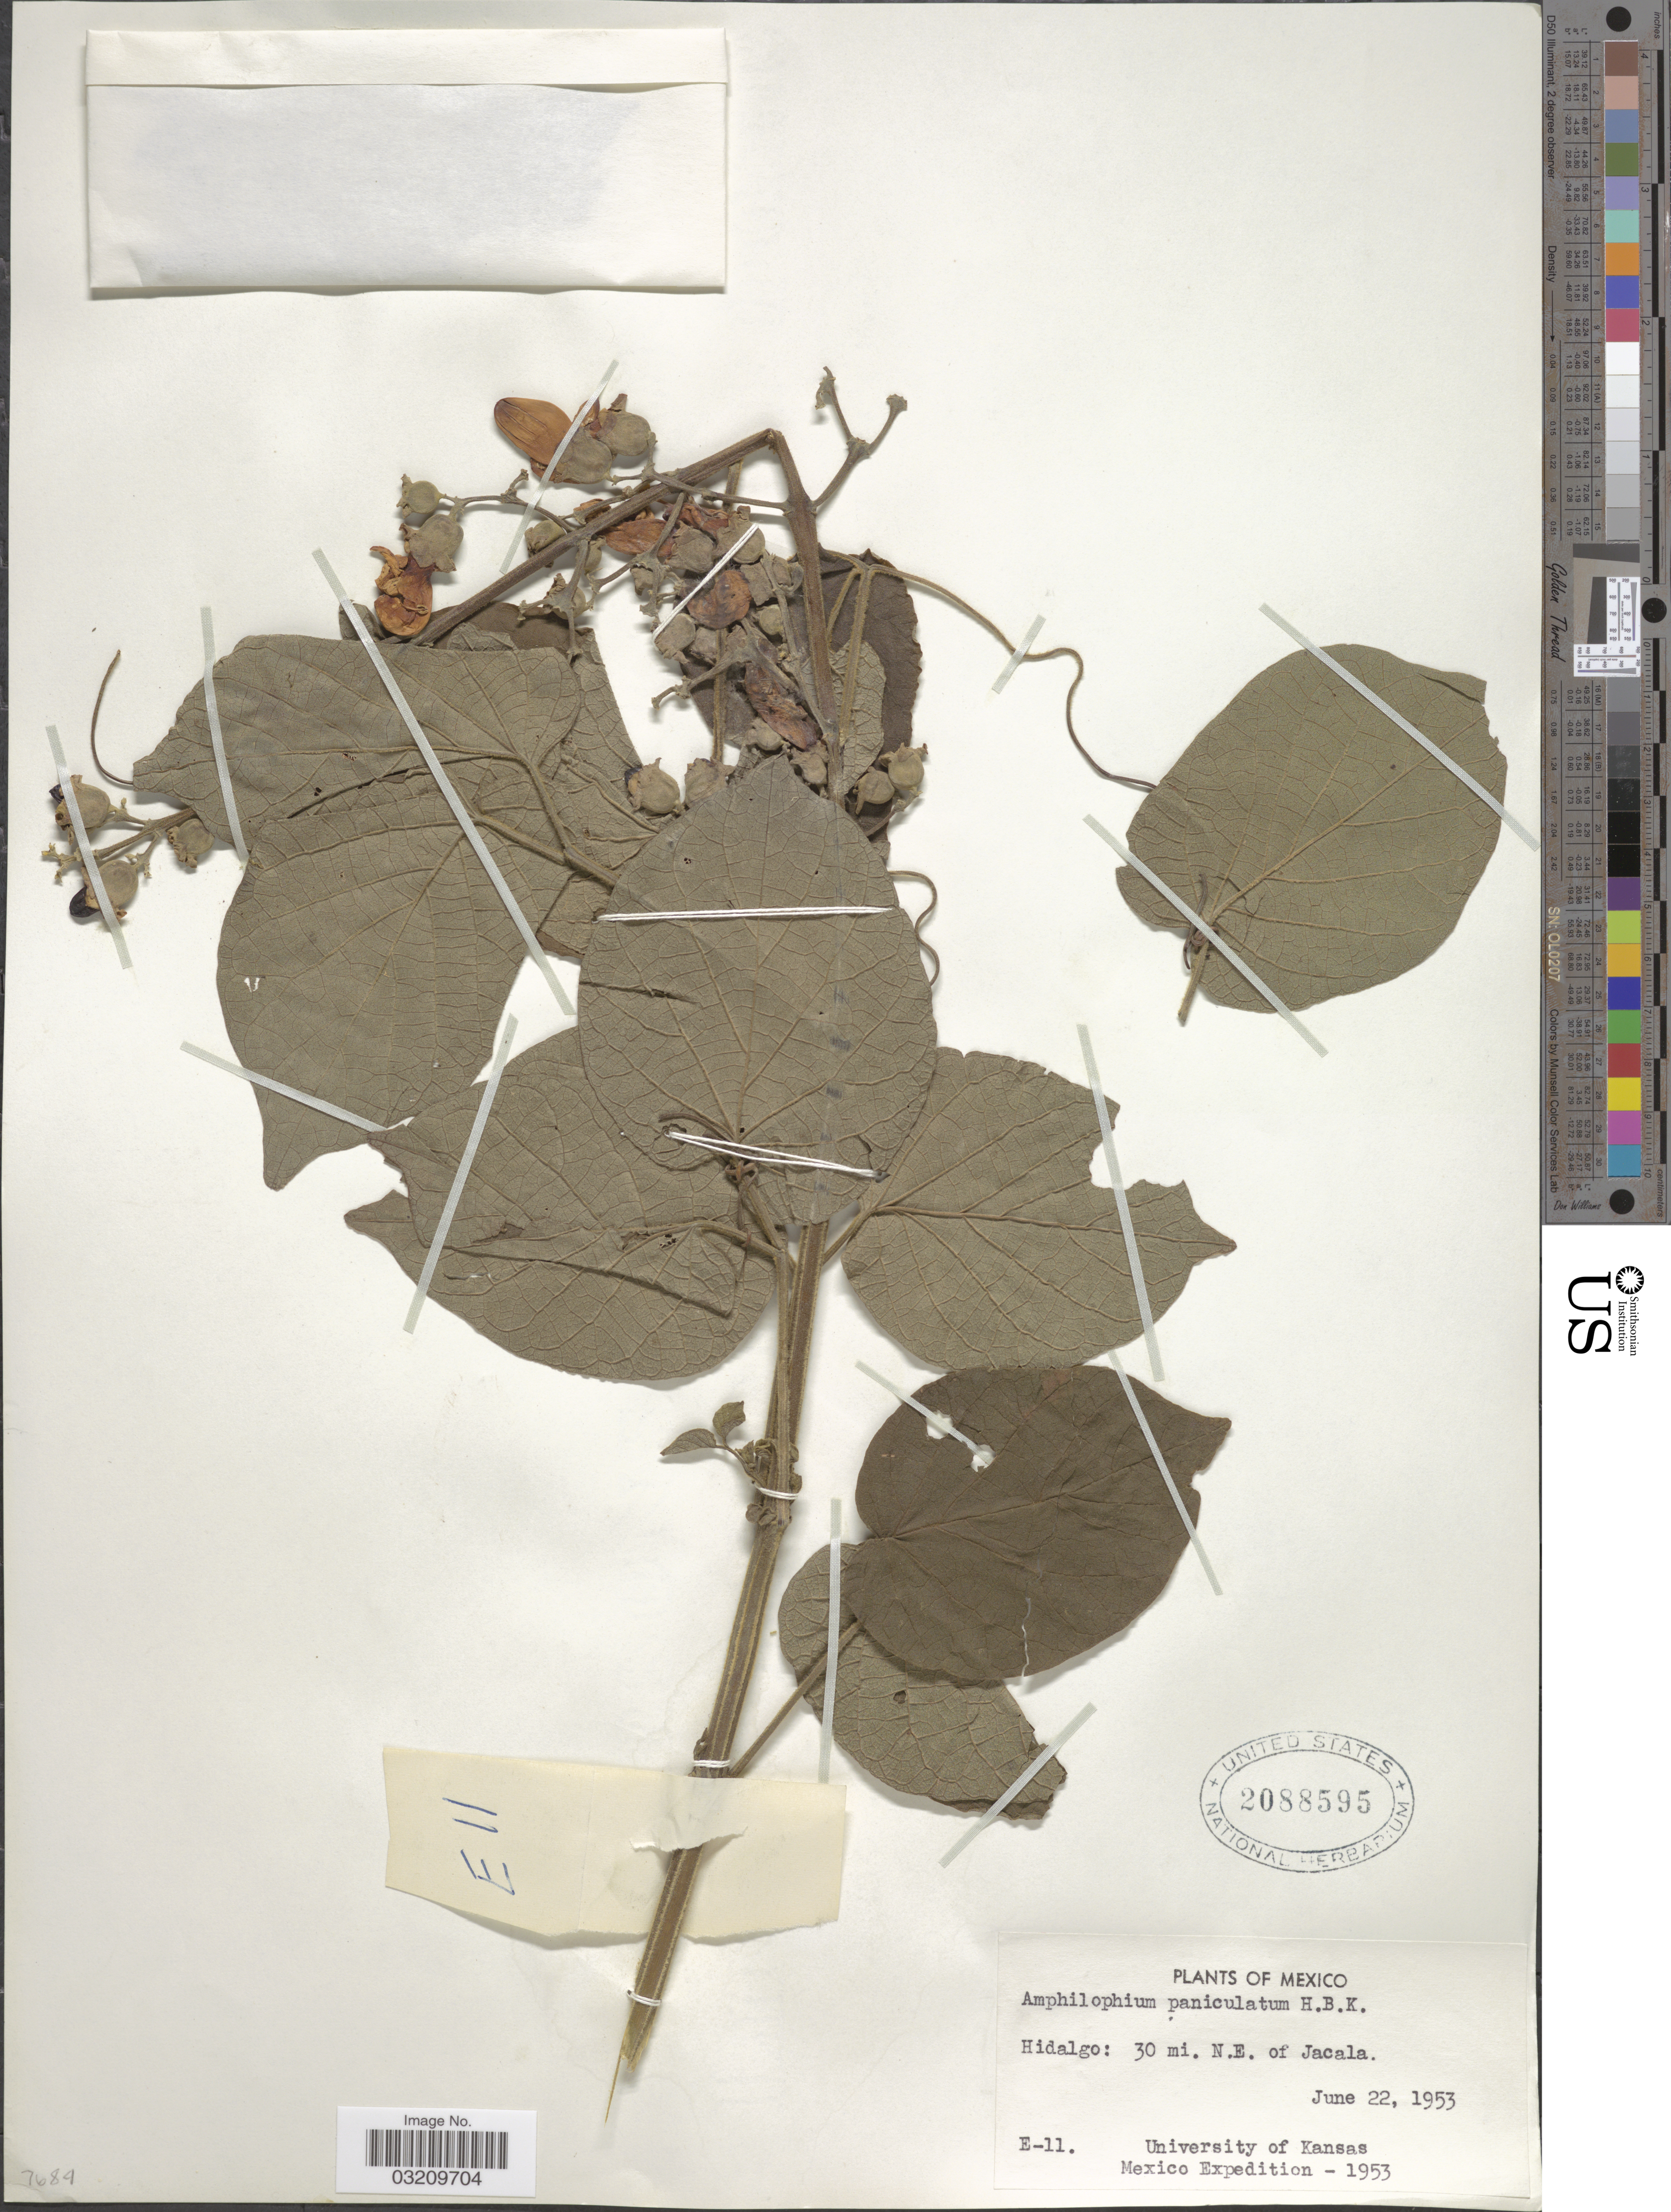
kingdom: Plantae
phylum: Tracheophyta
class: Magnoliopsida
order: Lamiales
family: Bignoniaceae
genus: Amphilophium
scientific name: Amphilophium paniculatum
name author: (L.) Kunth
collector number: E-11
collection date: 1953-06-22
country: Mexico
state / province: Hidalgo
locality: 30 mi. N. E. of Jacala.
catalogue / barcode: US 2088595